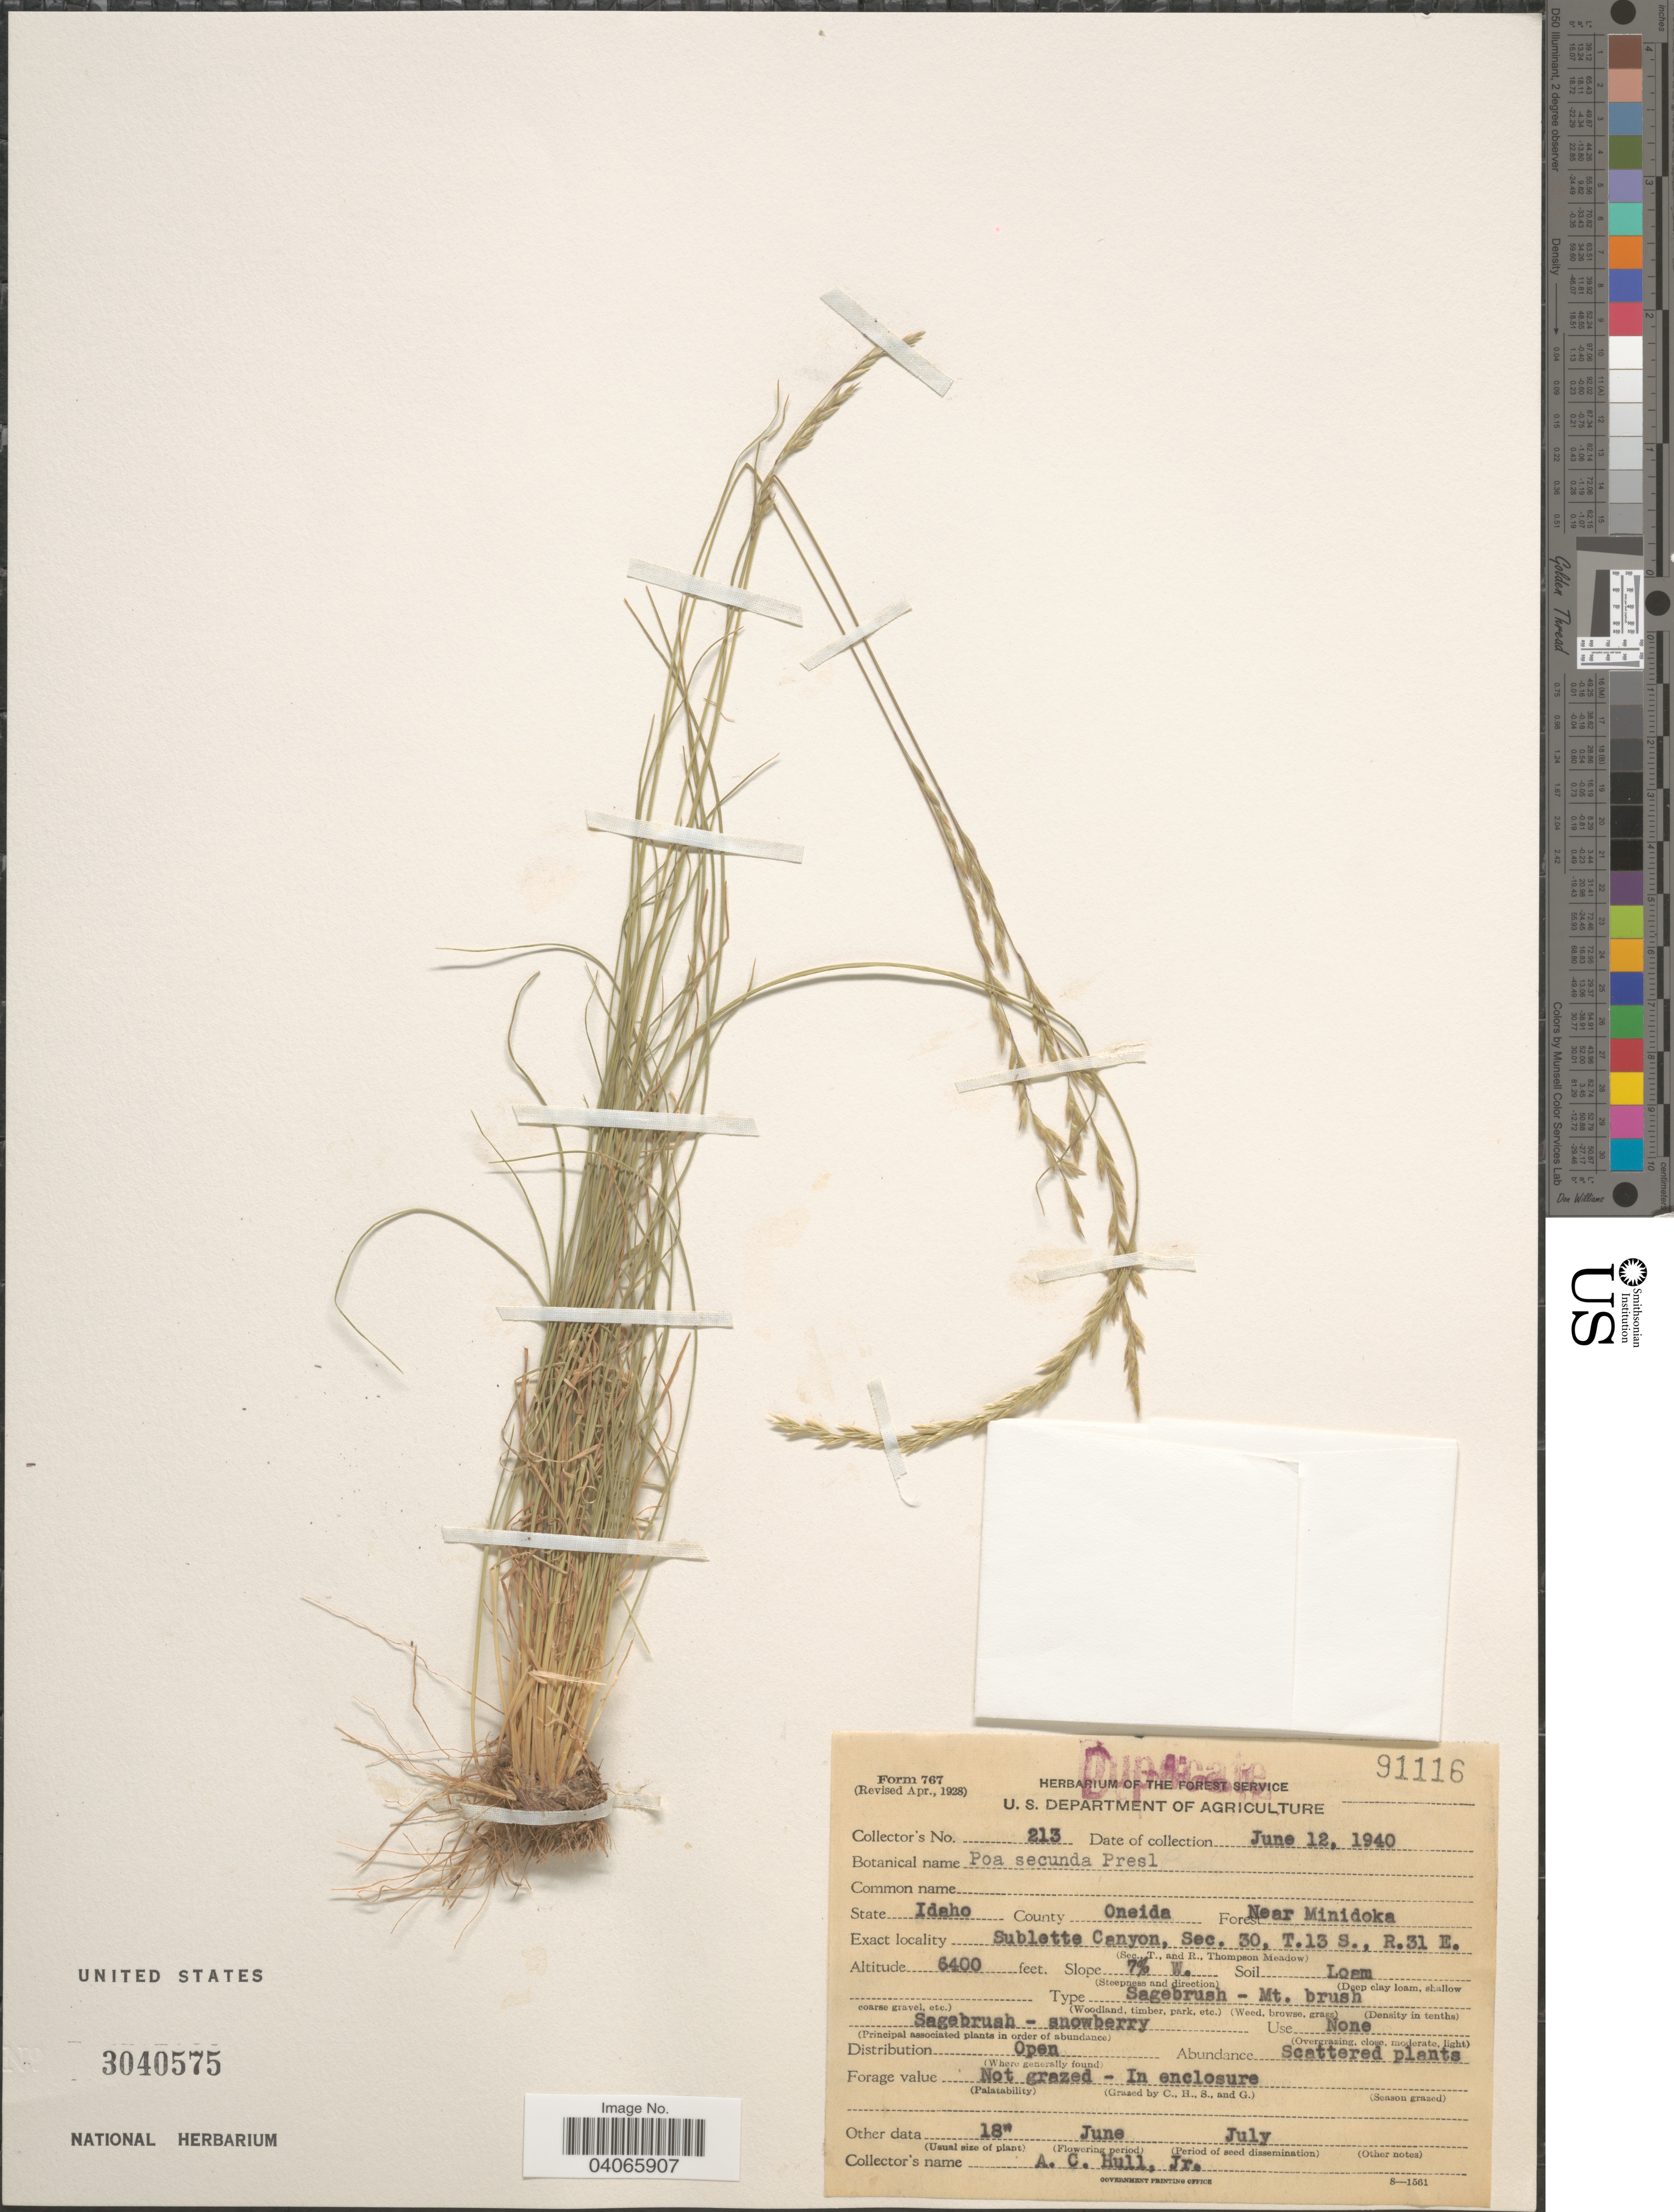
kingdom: Plantae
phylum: Tracheophyta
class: Liliopsida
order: Poales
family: Poaceae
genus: Poa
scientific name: Poa secunda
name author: J. Presl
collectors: A. Hull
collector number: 213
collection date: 1940-06-12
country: United States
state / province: Idaho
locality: County Oneida. Forest Near Minidoka. Sublette Canyon, Sec. 30, T. 13 S., R. 31 E. Slope 7% W.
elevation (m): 1951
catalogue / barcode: US 3040575